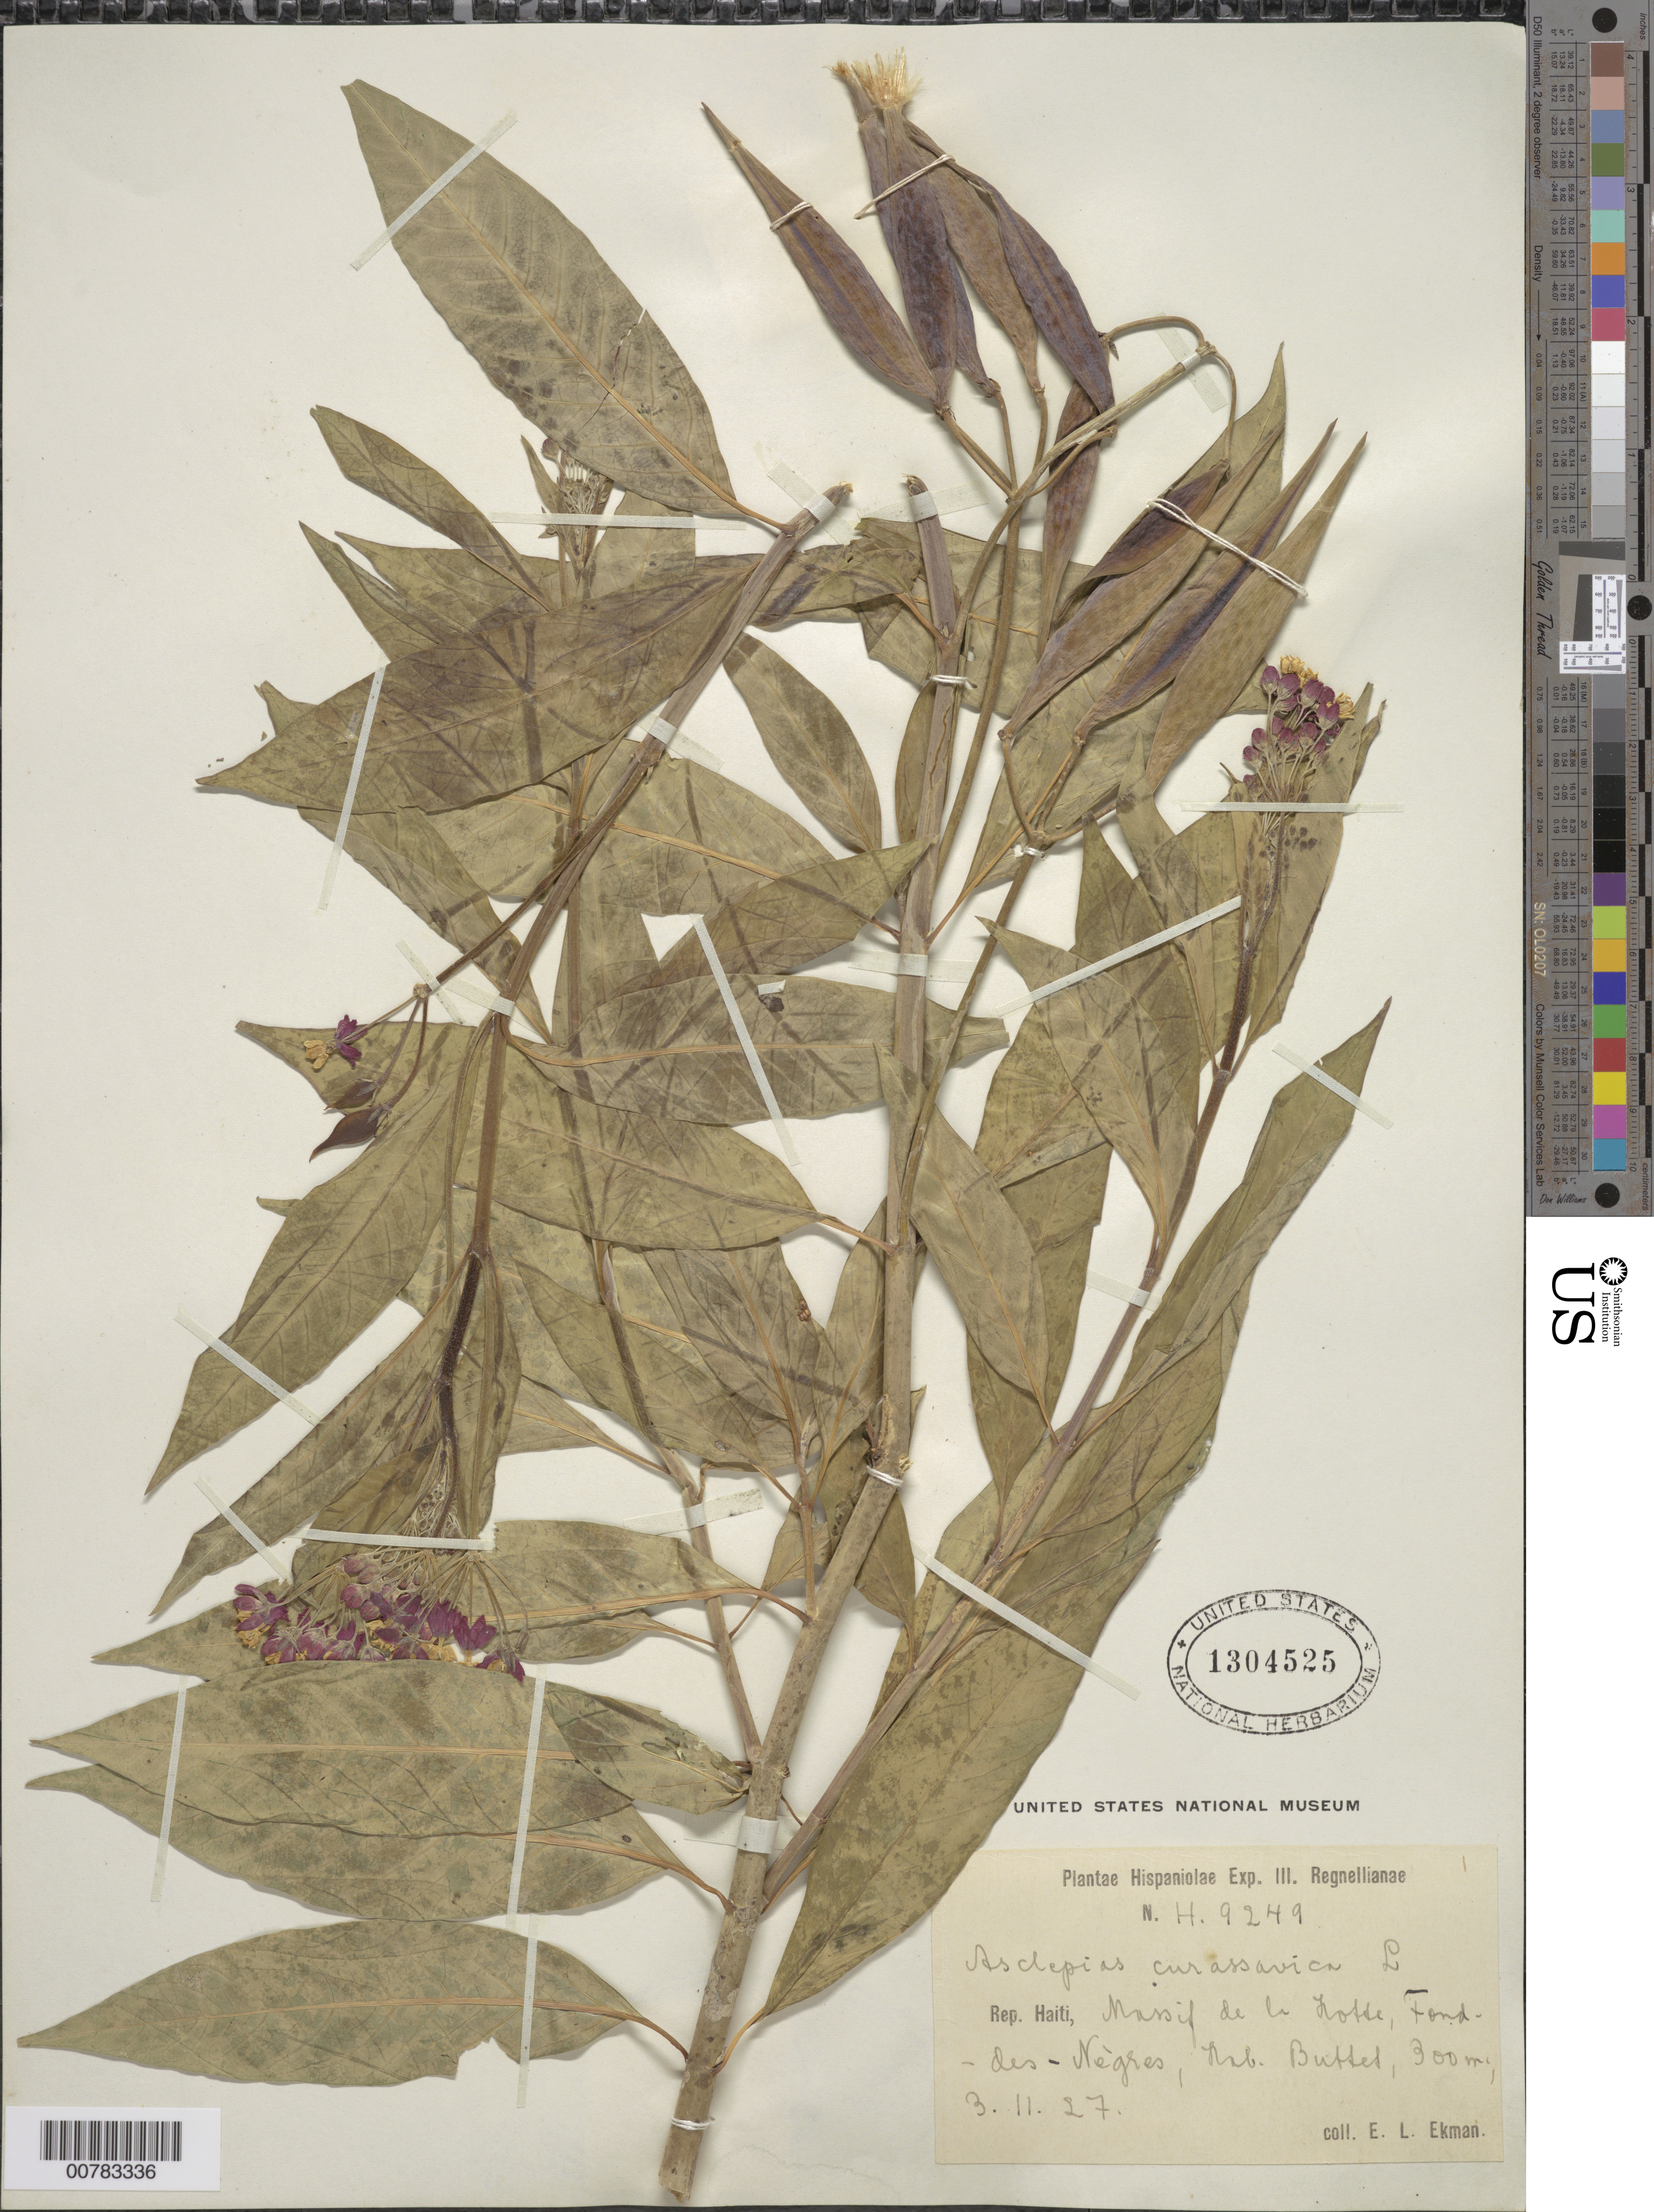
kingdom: Plantae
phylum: Tracheophyta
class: Magnoliopsida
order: Gentianales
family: Apocynaceae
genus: Asclepias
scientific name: Asclepias curassavica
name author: L.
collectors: E. L. Ekman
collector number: H 9249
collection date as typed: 03 Nov 1927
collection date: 1927-11-03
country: Haiti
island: Hispaniola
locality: Massif de la Hotte, Fond-des-Nègres, Hab. Buttet.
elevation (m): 300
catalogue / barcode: US 1304525